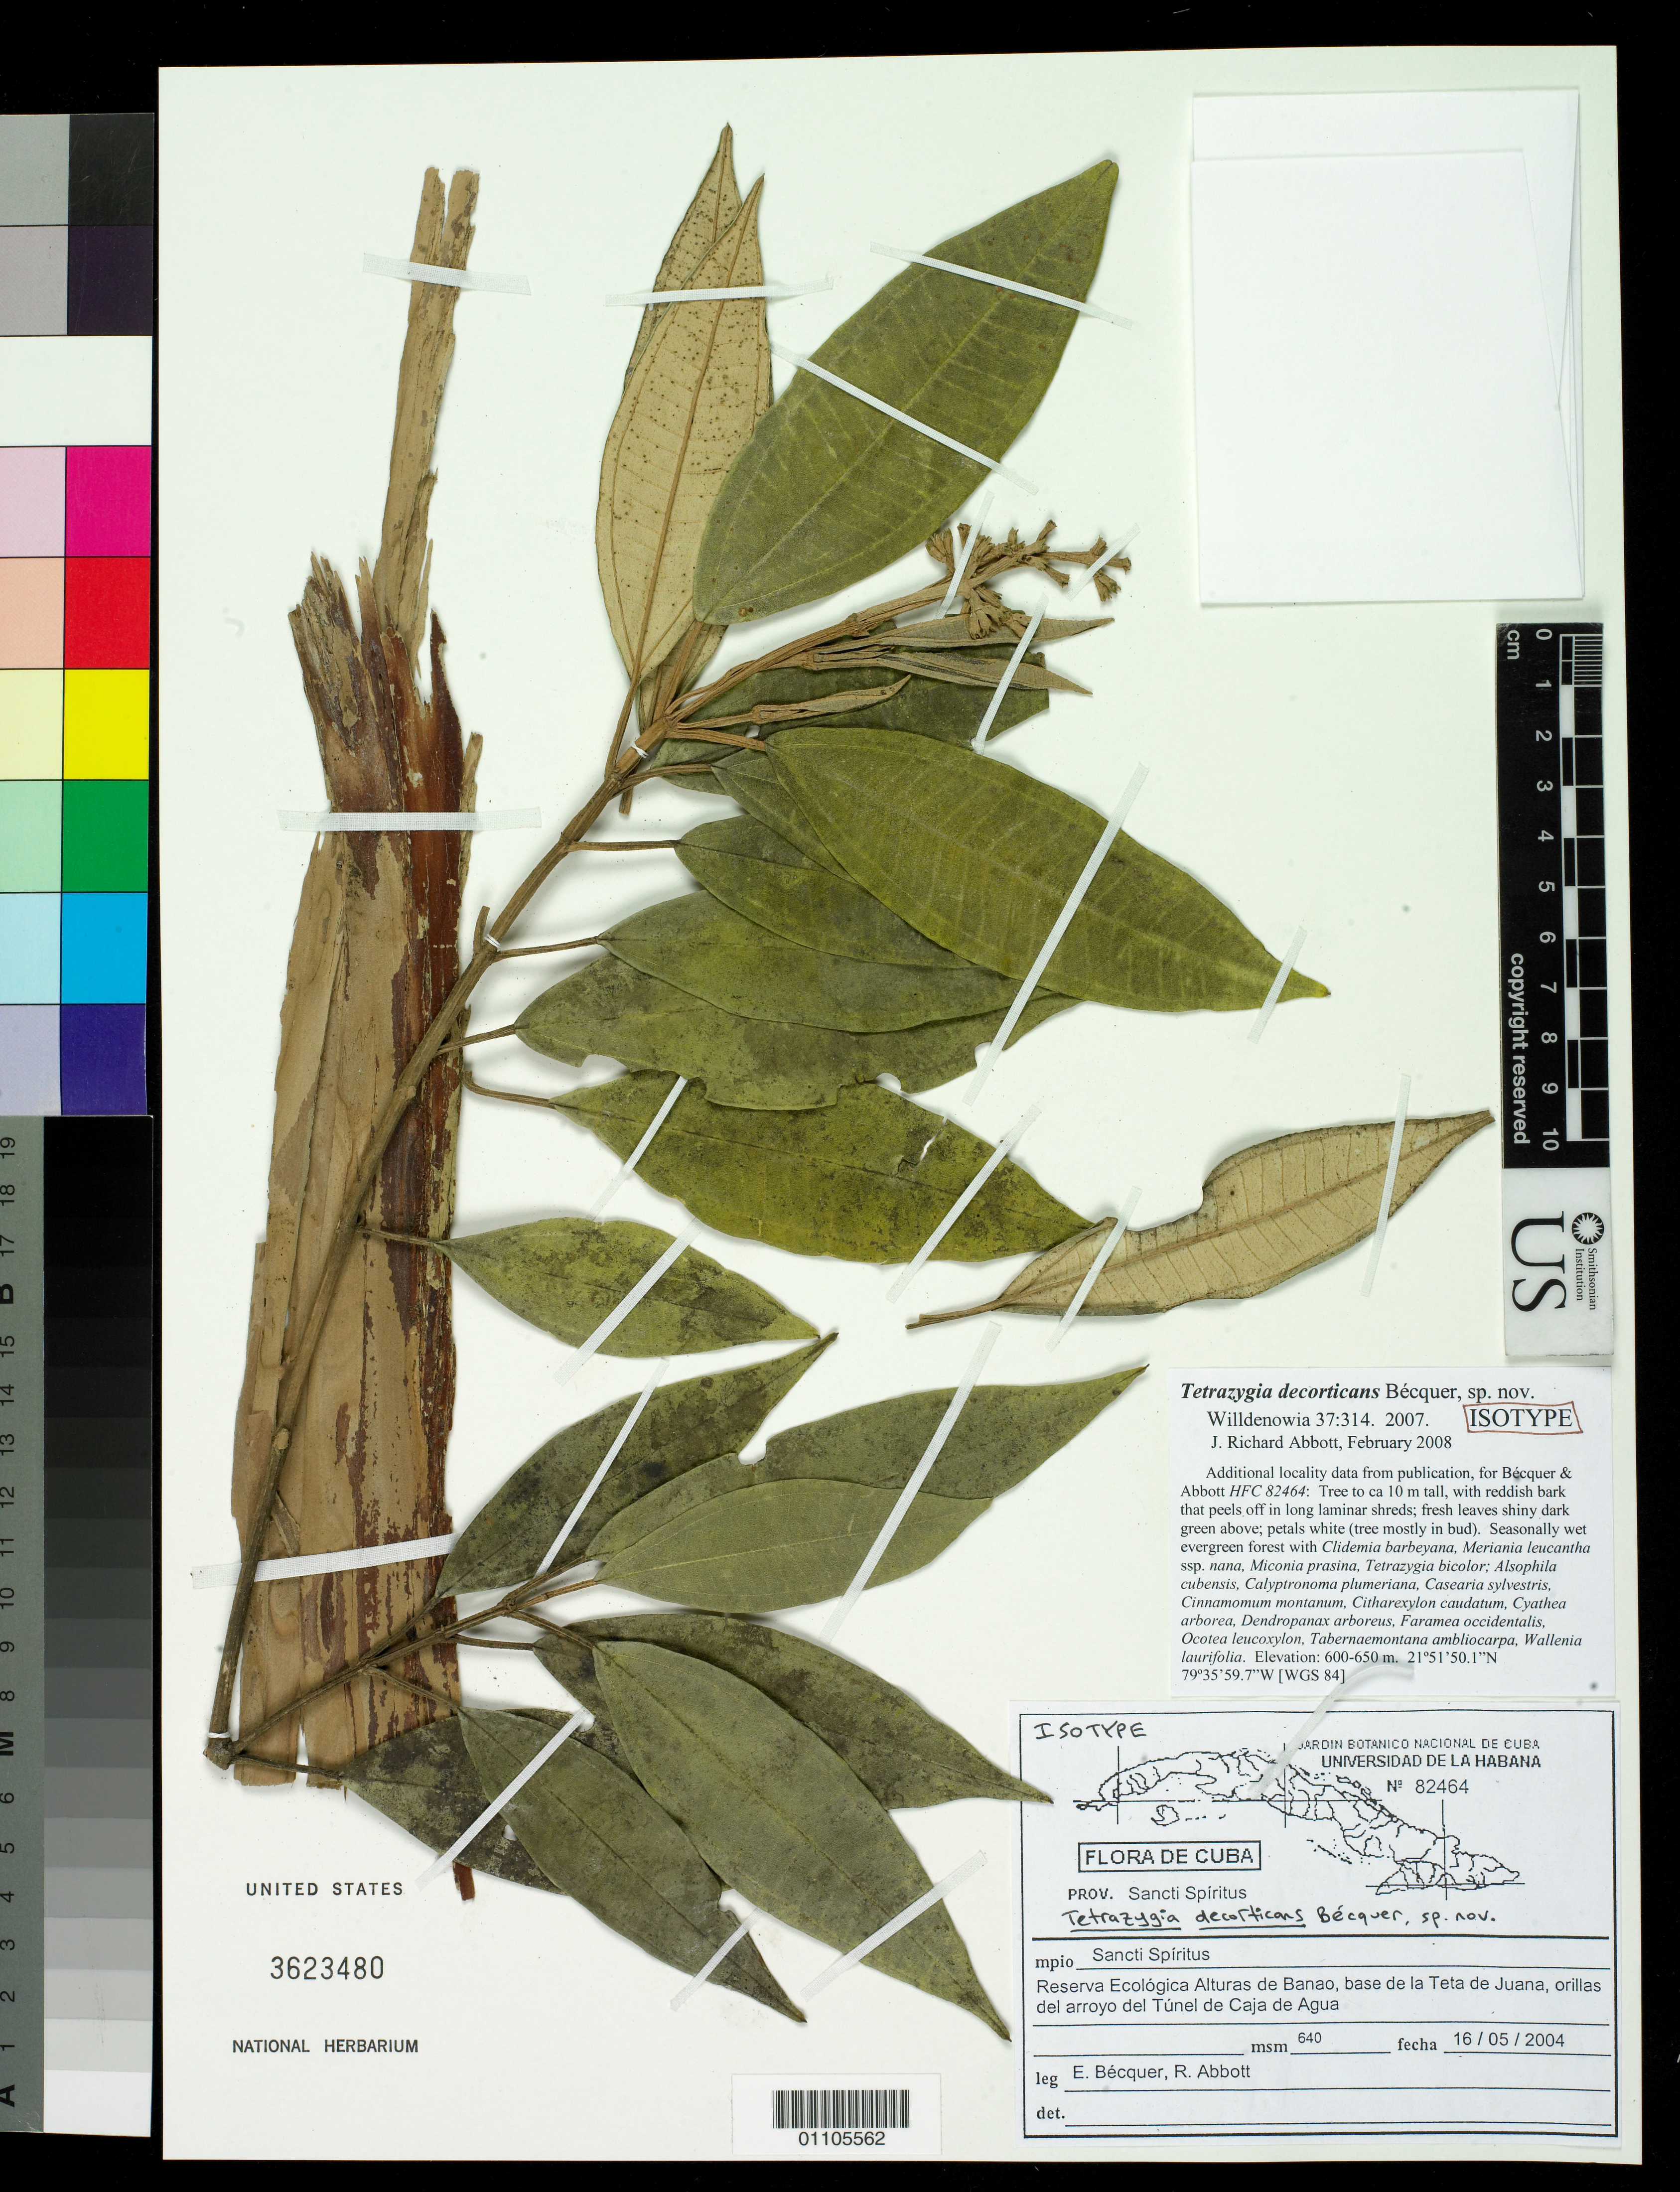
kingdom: Plantae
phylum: Tracheophyta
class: Magnoliopsida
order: Myrtales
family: Melastomataceae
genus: Tetrazygia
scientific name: Tetrazygia decorticans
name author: Bécquer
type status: Isotype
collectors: E. R. Bécquer Granados & J. R. Abbott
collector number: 82464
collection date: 2004-05-16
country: Cuba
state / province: Sancti Spíritus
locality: Prov. Sancti Spíritus, mpio. Sancti Spíritus, Reserva Ecológica Alturas de Banao, base de la Teta de Juana, orillas del arroyo del Túnel de Caja de Agua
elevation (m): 640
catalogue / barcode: US 3623480